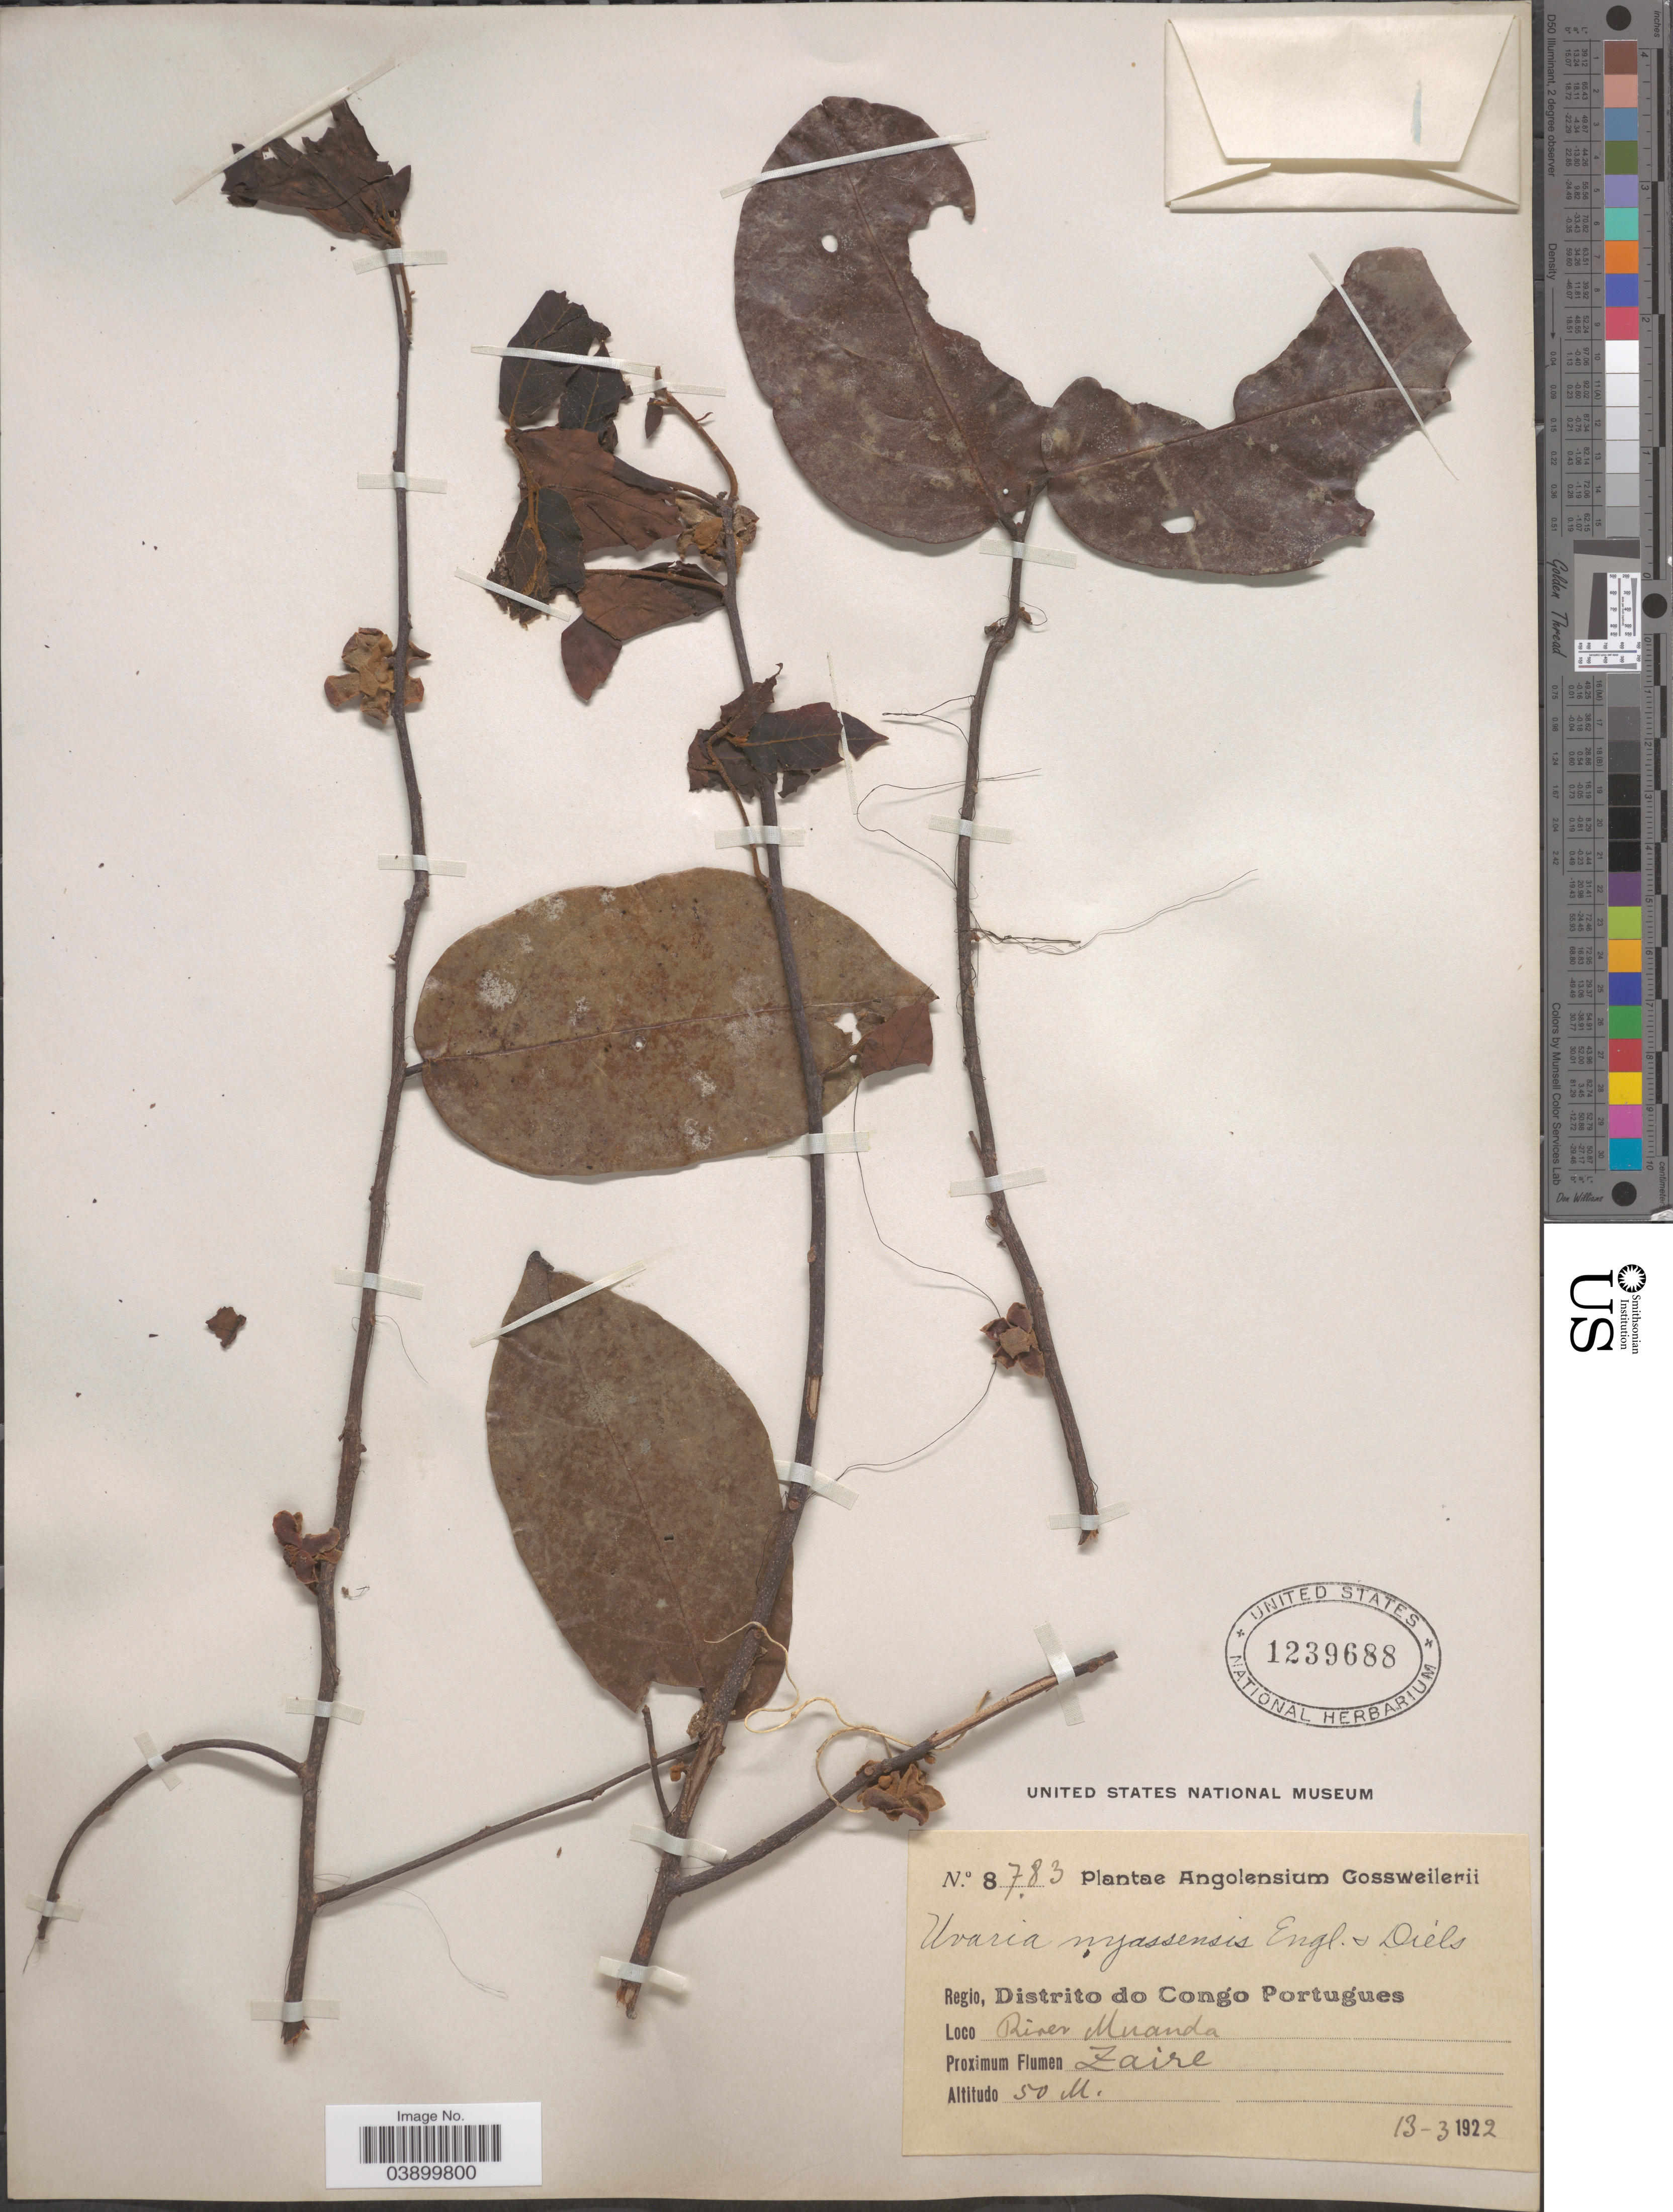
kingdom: Plantae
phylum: Tracheophyta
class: Magnoliopsida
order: Magnoliales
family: Annonaceae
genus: Uvaria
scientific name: Uvaria nyassensis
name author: Engl. & Diels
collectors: -. Gossweiler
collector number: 8783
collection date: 1922-03-13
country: Angola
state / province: Zaire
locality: Regio, Dístríto do Congo Portuguez. River Muanda. Proximum Flumen, Zaire.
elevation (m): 50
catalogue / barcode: US 1239688